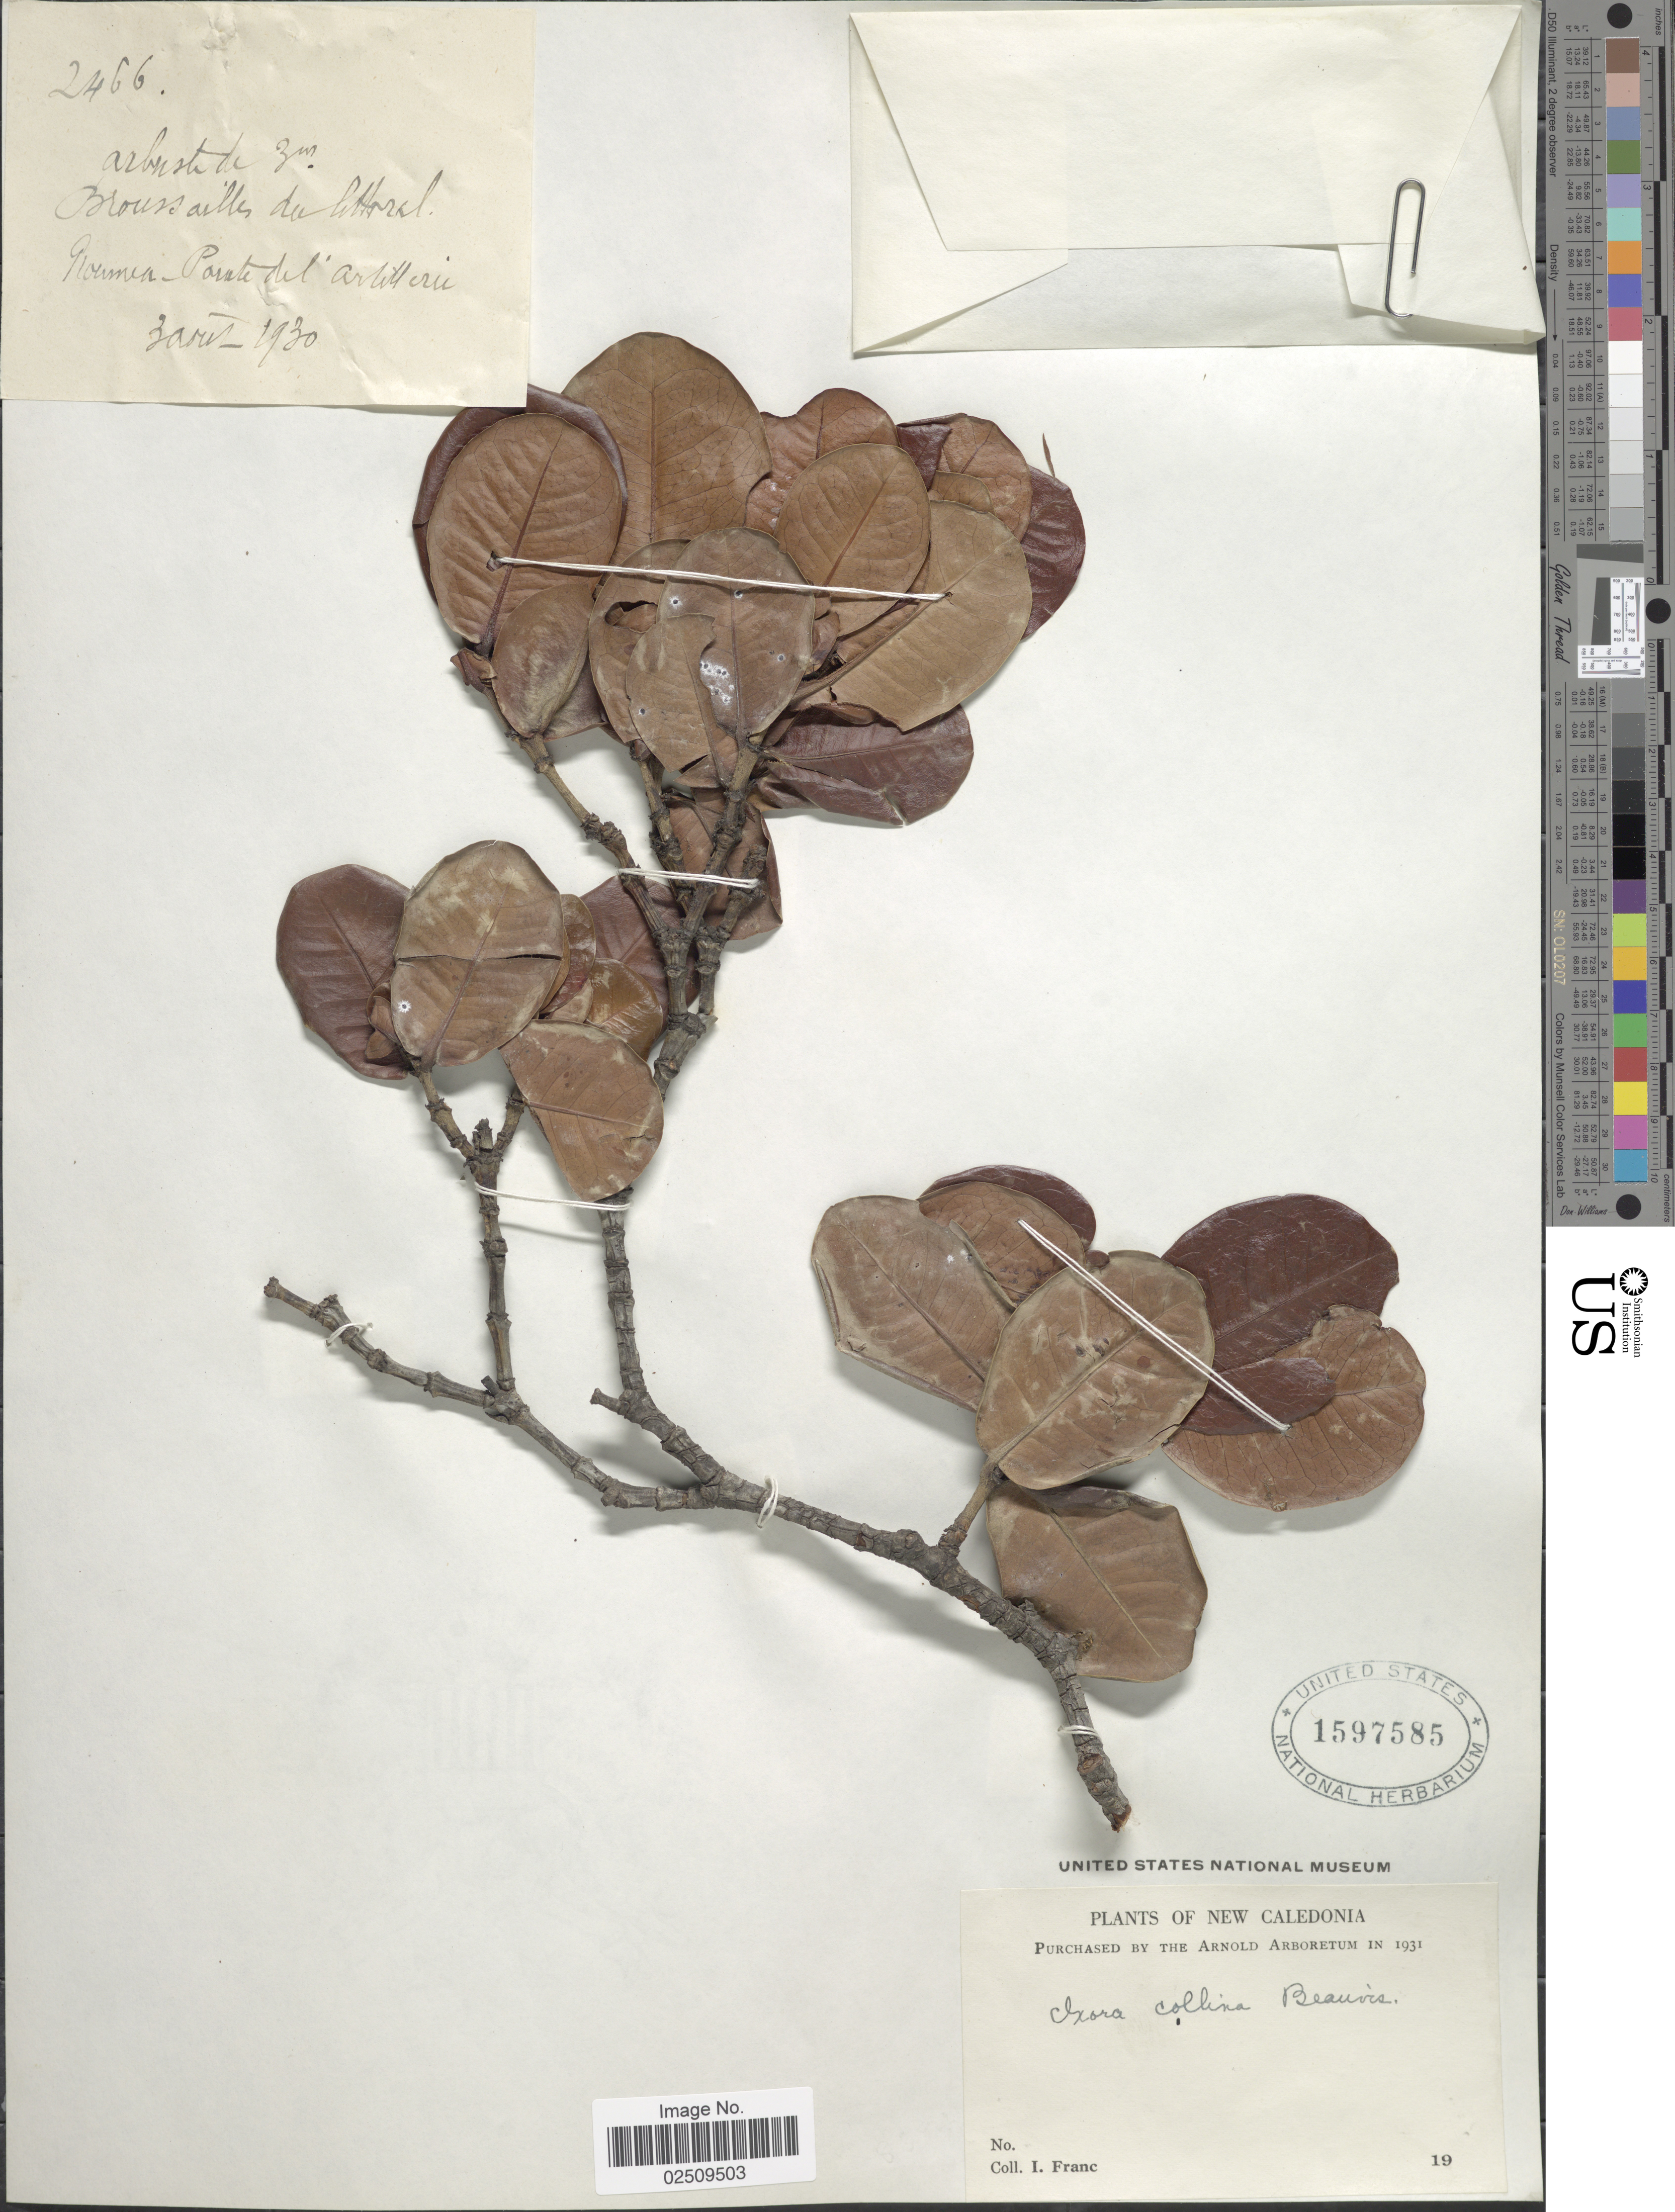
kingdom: Plantae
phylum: Tracheophyta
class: Magnoliopsida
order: Gentianales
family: Rubiaceae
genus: Ixora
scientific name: Ixora collina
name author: (Montrouz.) Beauvis.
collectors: I. Franc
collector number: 2466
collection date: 1930-08-03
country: New Caledonia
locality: Brousailles du littoral [illegible text] ponte del [illegible text]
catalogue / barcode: US 1597585